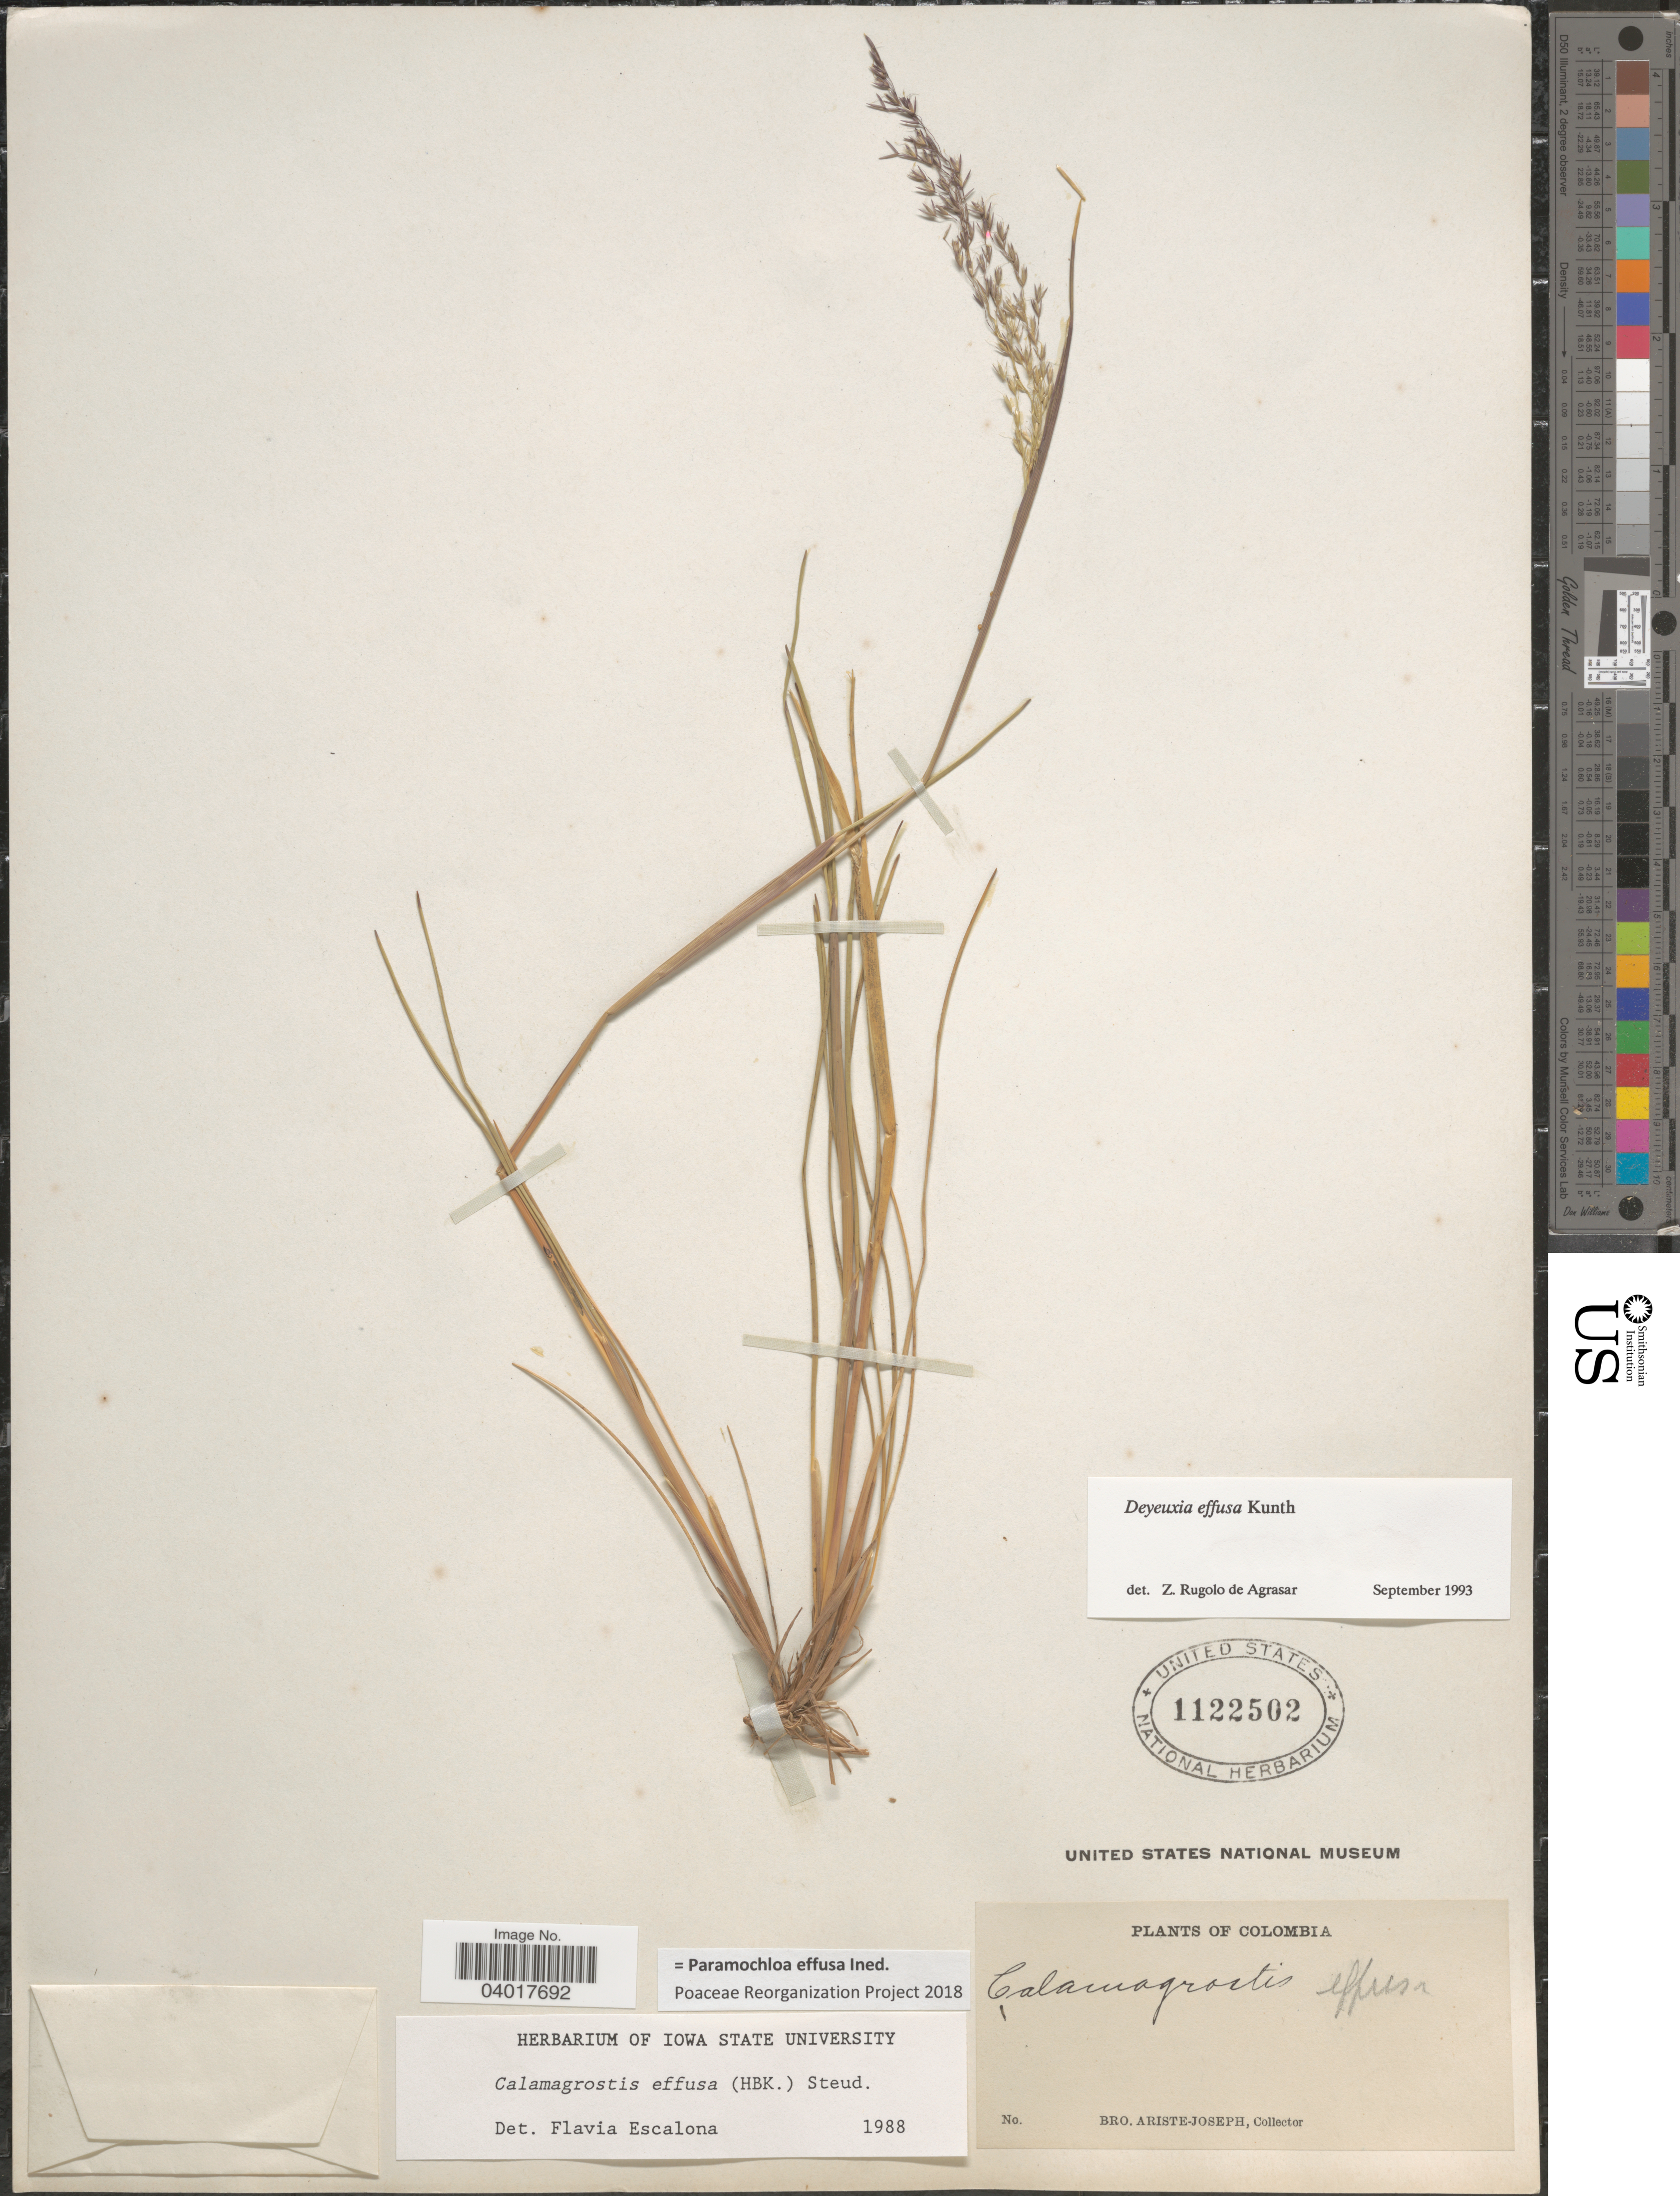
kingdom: Plantae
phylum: Tracheophyta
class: Liliopsida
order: Poales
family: Poaceae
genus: Paramochloa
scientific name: Paramochloa effusa ined.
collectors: Bro. Ariste-Joseph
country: Colombia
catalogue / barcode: US 1122502